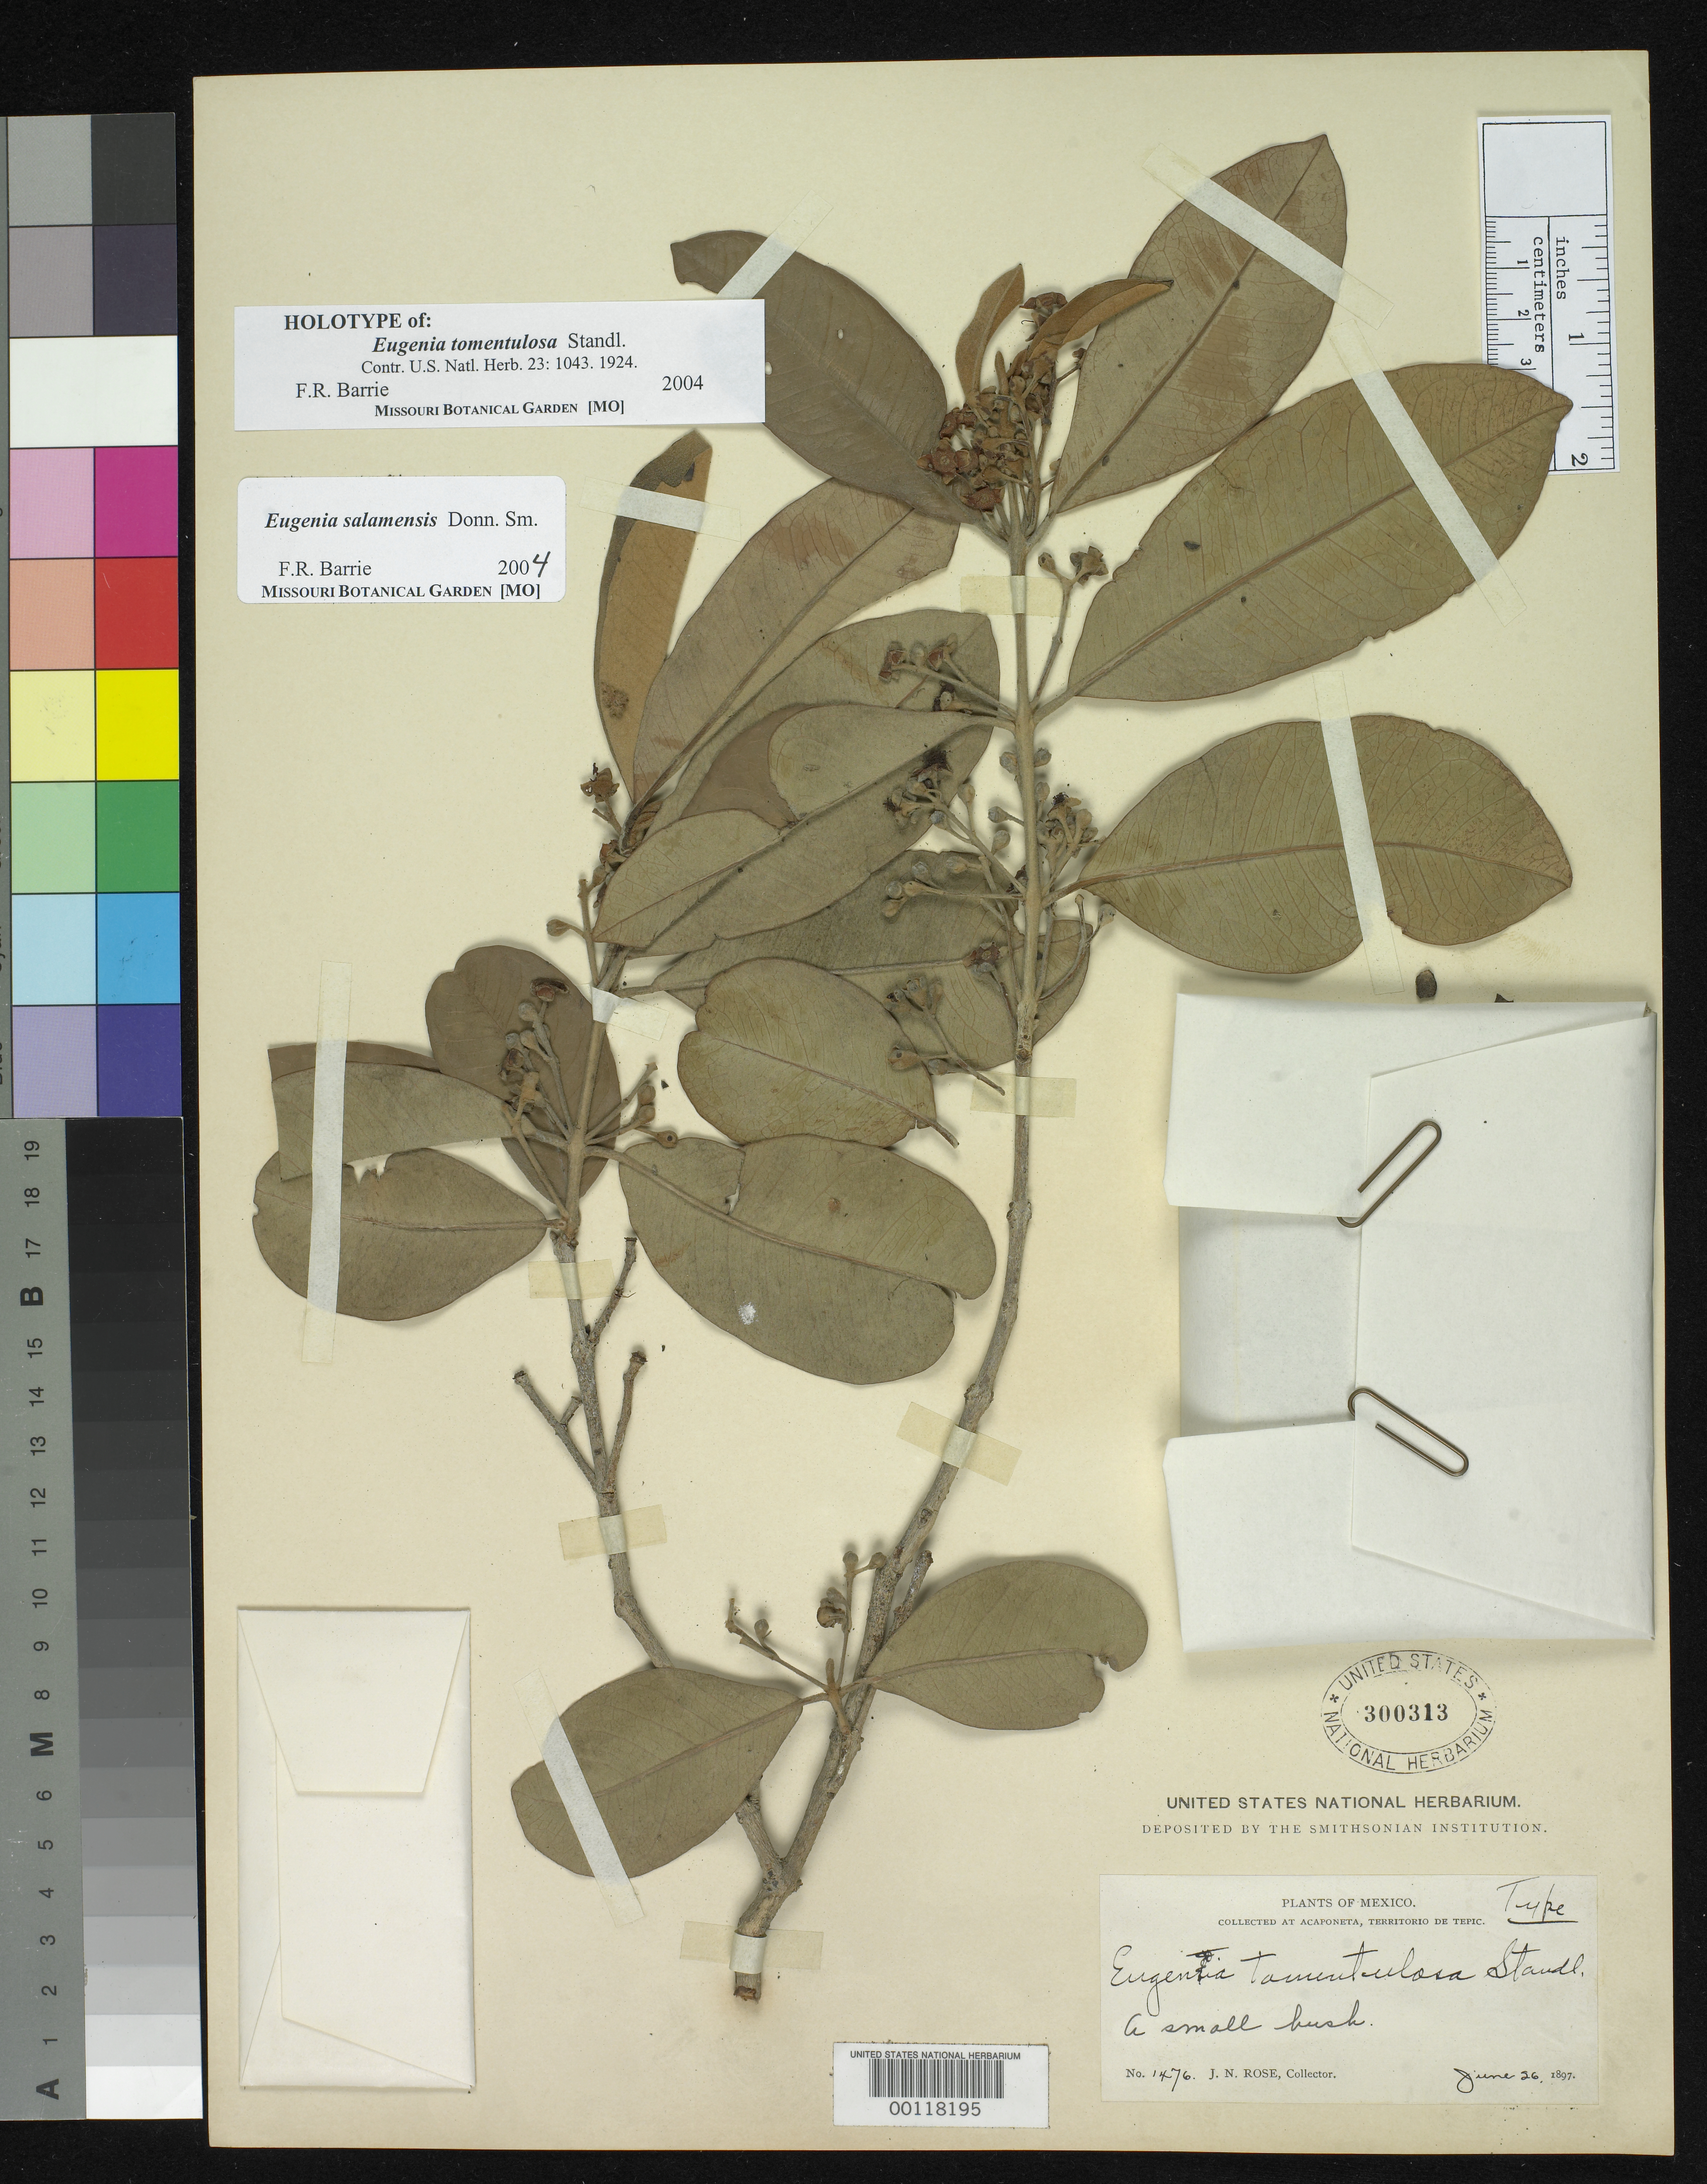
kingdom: Plantae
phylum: Tracheophyta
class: Magnoliopsida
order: Myrtales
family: Myrtaceae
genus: Eugenia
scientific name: Eugenia tomentulosa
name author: Standl.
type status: Holotype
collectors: J. N. Rose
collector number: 1476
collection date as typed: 26 Jun 1897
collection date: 1897-06-26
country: Mexico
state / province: Nayarit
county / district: Tepic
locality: Acaponeta, Tepic.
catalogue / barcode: US 300313